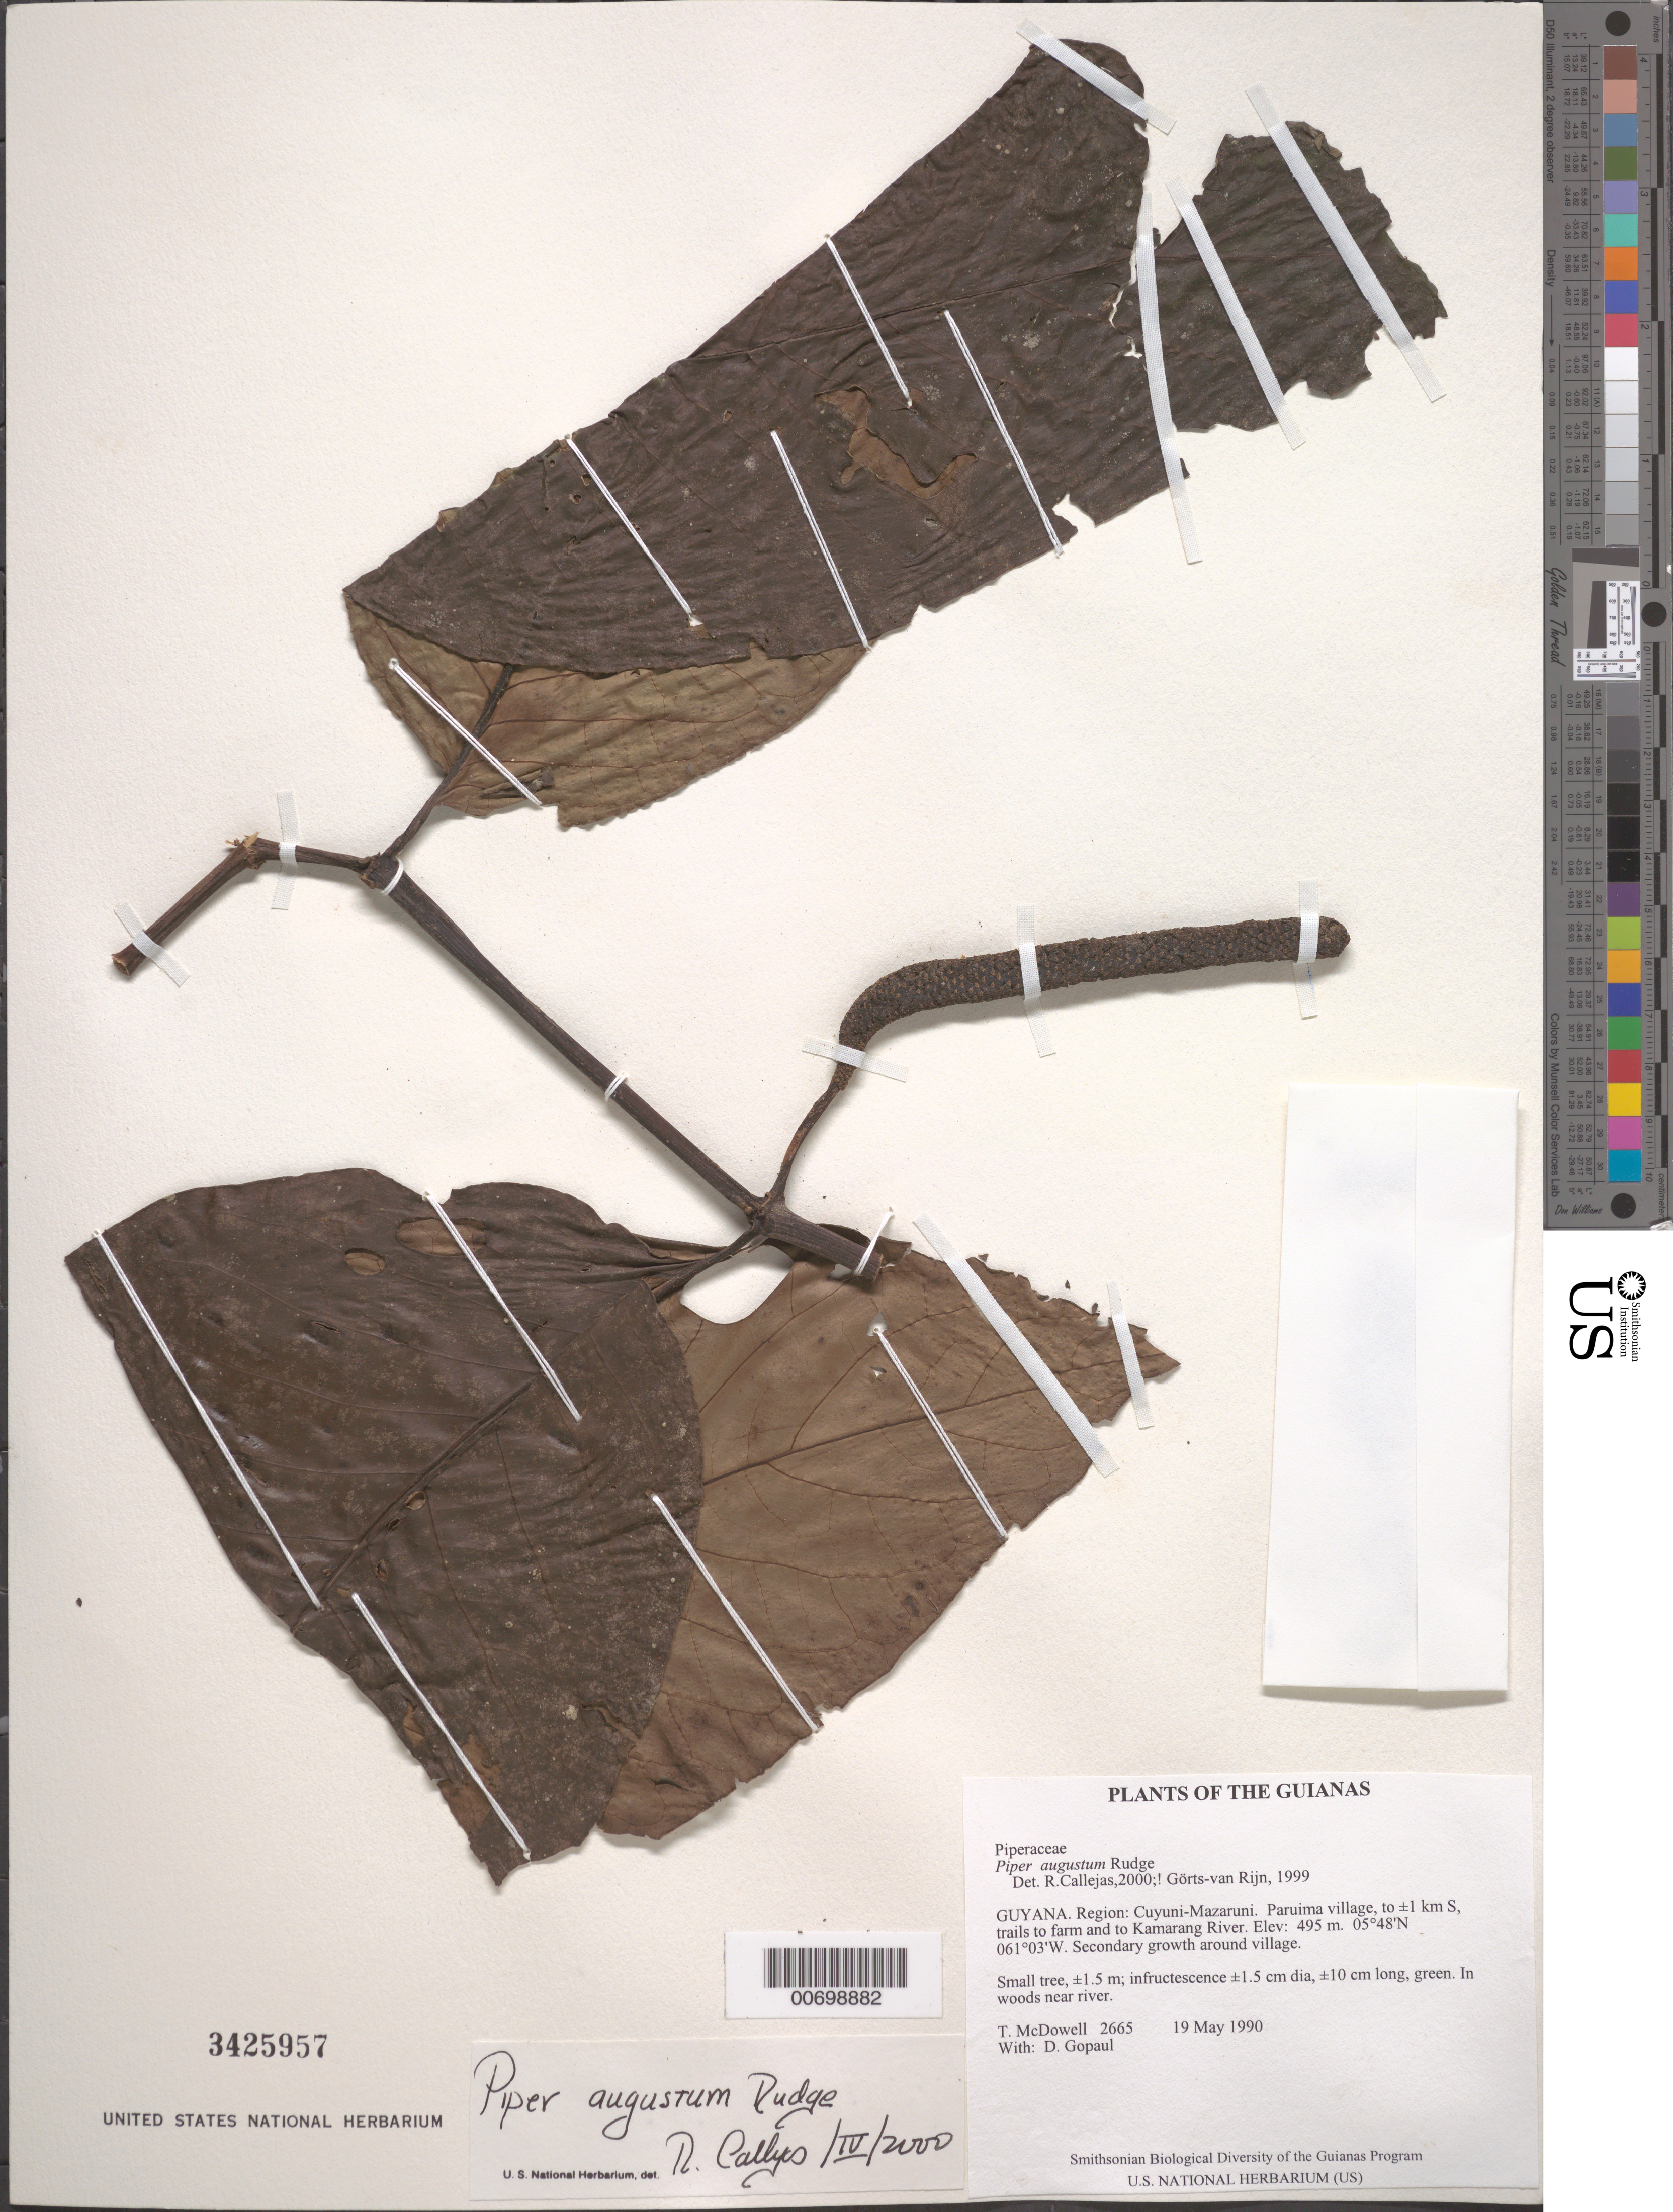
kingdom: Plantae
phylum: Tracheophyta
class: Magnoliopsida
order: Piperales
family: Piperaceae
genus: Piper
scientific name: Piper augustum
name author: Rudge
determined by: Görts-van Rijn, A. R. A.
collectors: T. McDowell & D. Gopaul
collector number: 2665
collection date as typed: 19 May 1990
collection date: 1990-05-19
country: Guyana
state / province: Cuyuni-Mazaruni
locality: Paruima village, to ±1 km S, trails to farm and to Kamarang River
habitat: Secondary growth around village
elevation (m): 495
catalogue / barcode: US 3425957